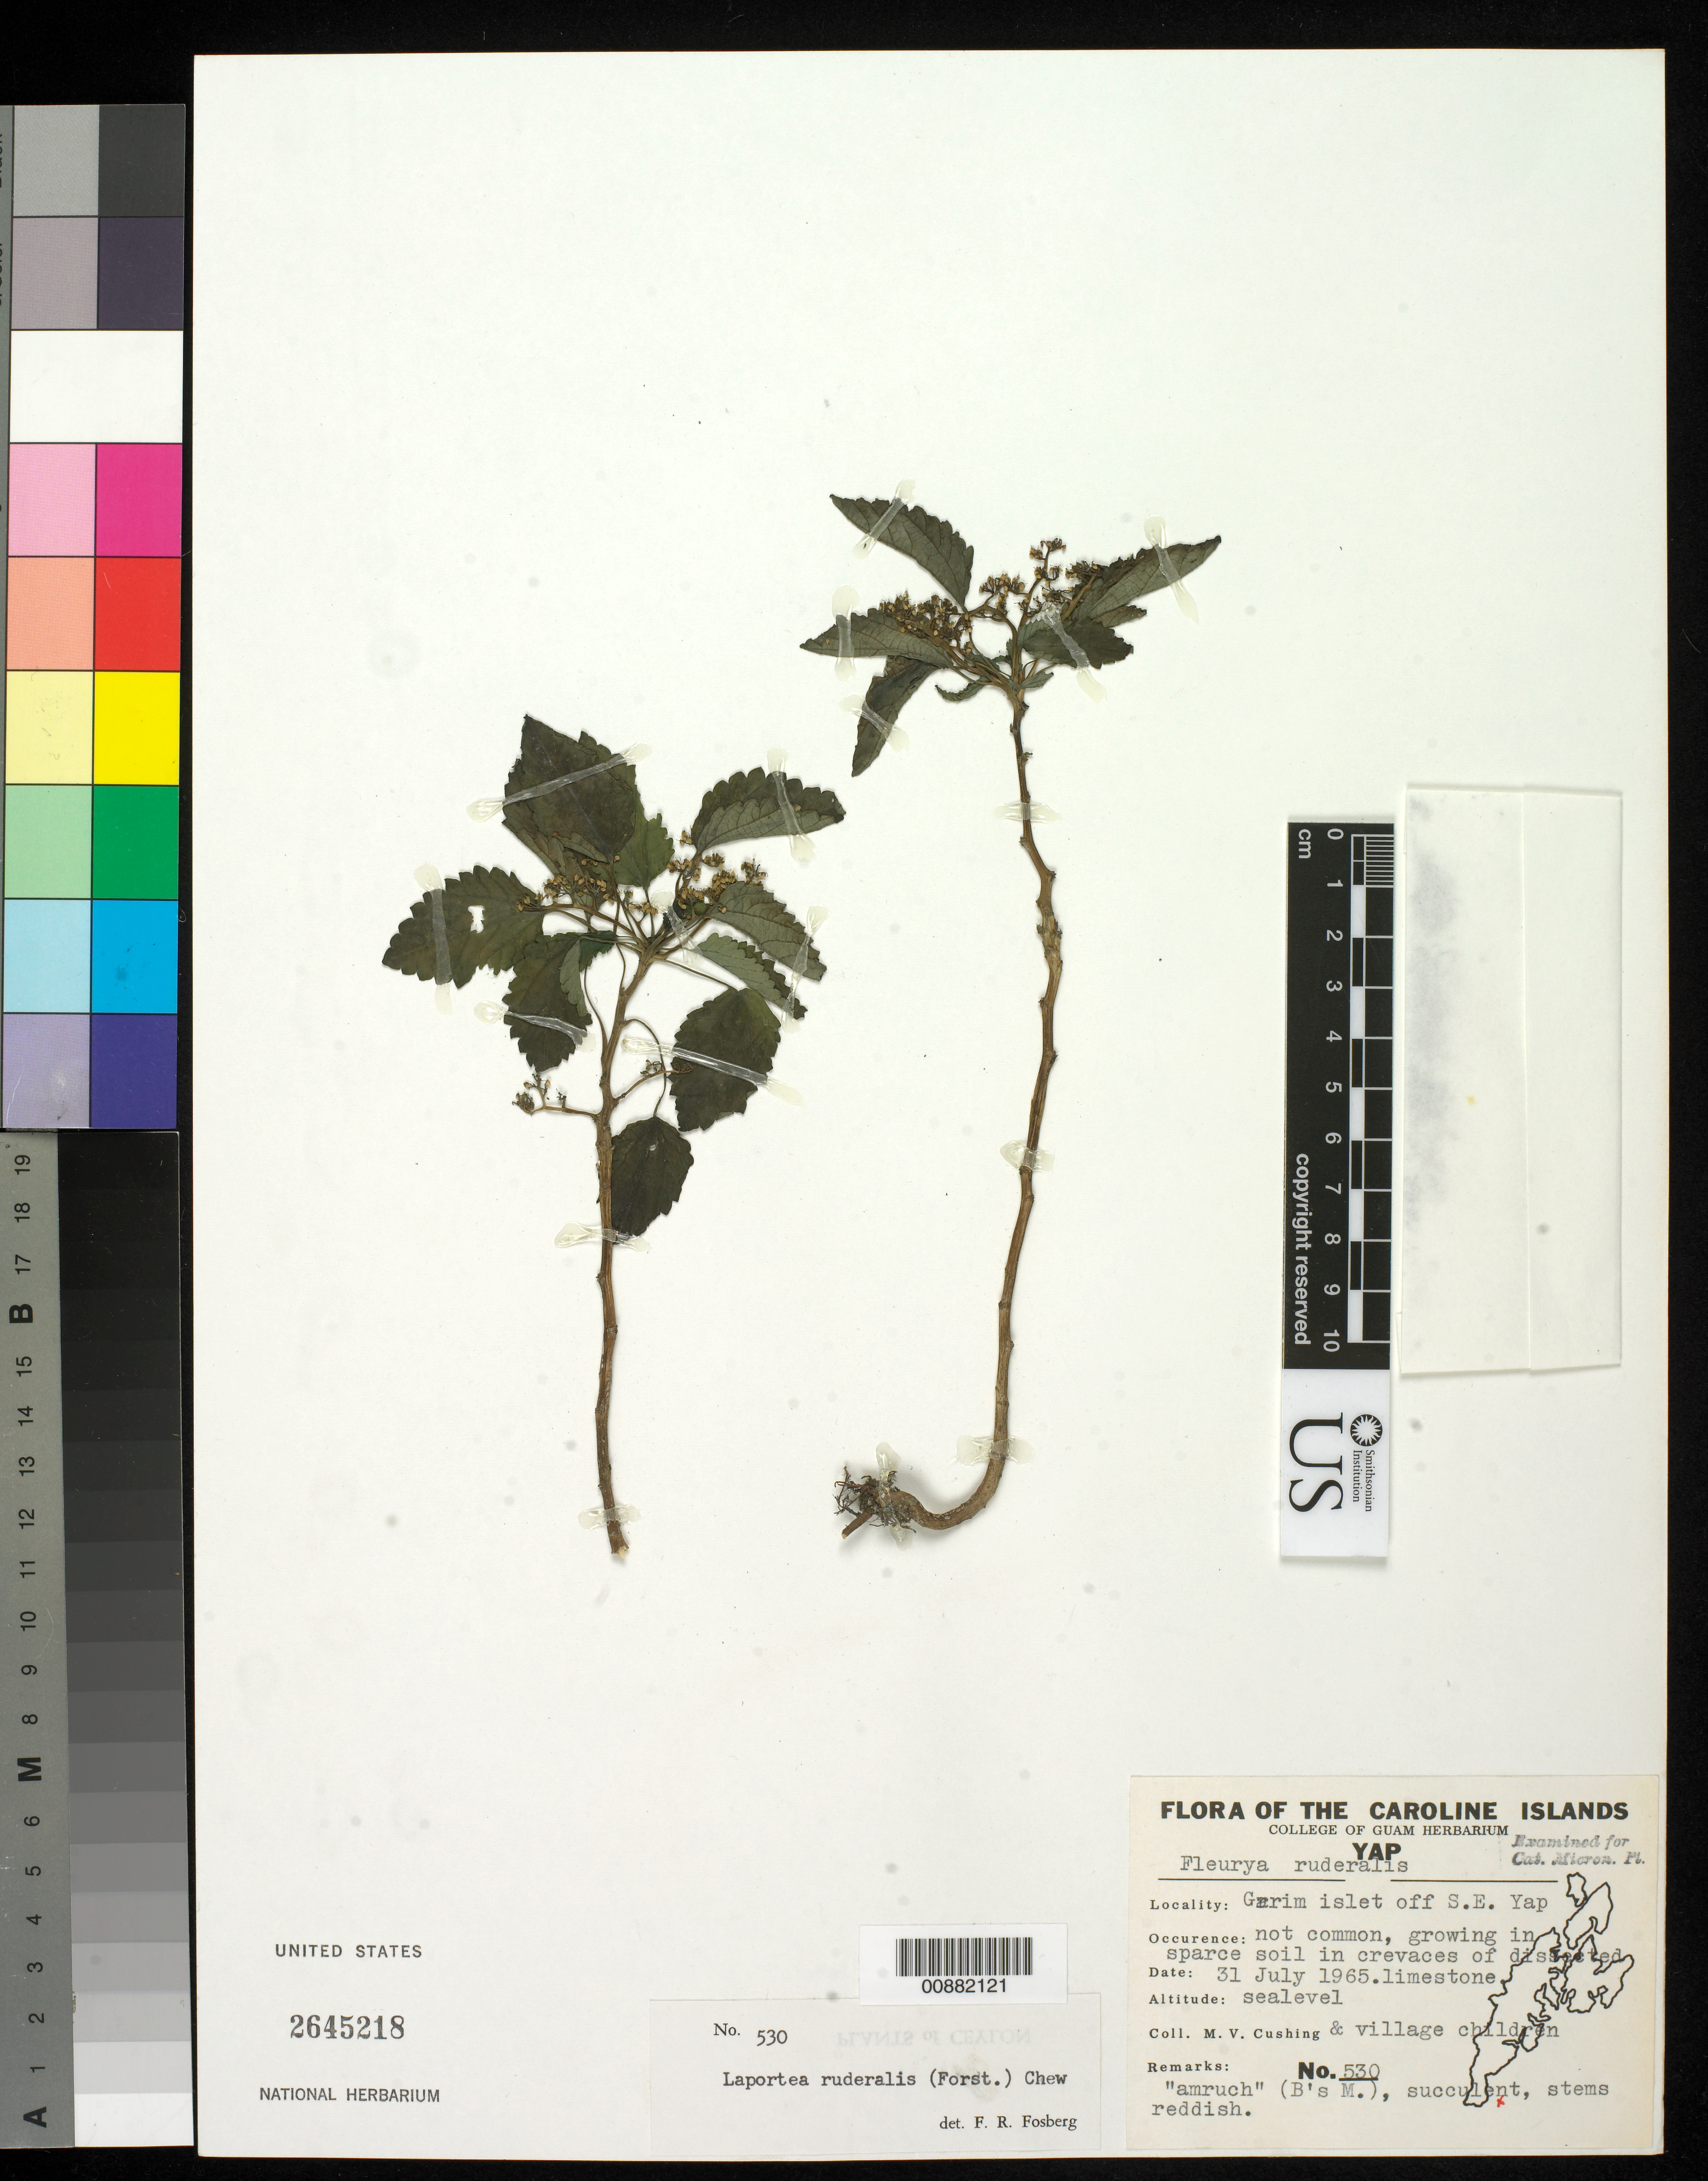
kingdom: Plantae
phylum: Tracheophyta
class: Magnoliopsida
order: Rosales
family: Urticaceae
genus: Laportea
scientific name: Laportea ruderalis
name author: (G. Forst.) Chew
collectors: M. V. Cushing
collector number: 530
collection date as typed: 31 Jul 1965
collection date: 1965-07-31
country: Micronesia, Federated States of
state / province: Yap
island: Yap Is.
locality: Garim islet off SE Yap.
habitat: not common, growing in sparce soil in crevaces of dissected limestone.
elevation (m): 0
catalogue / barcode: US 2645218